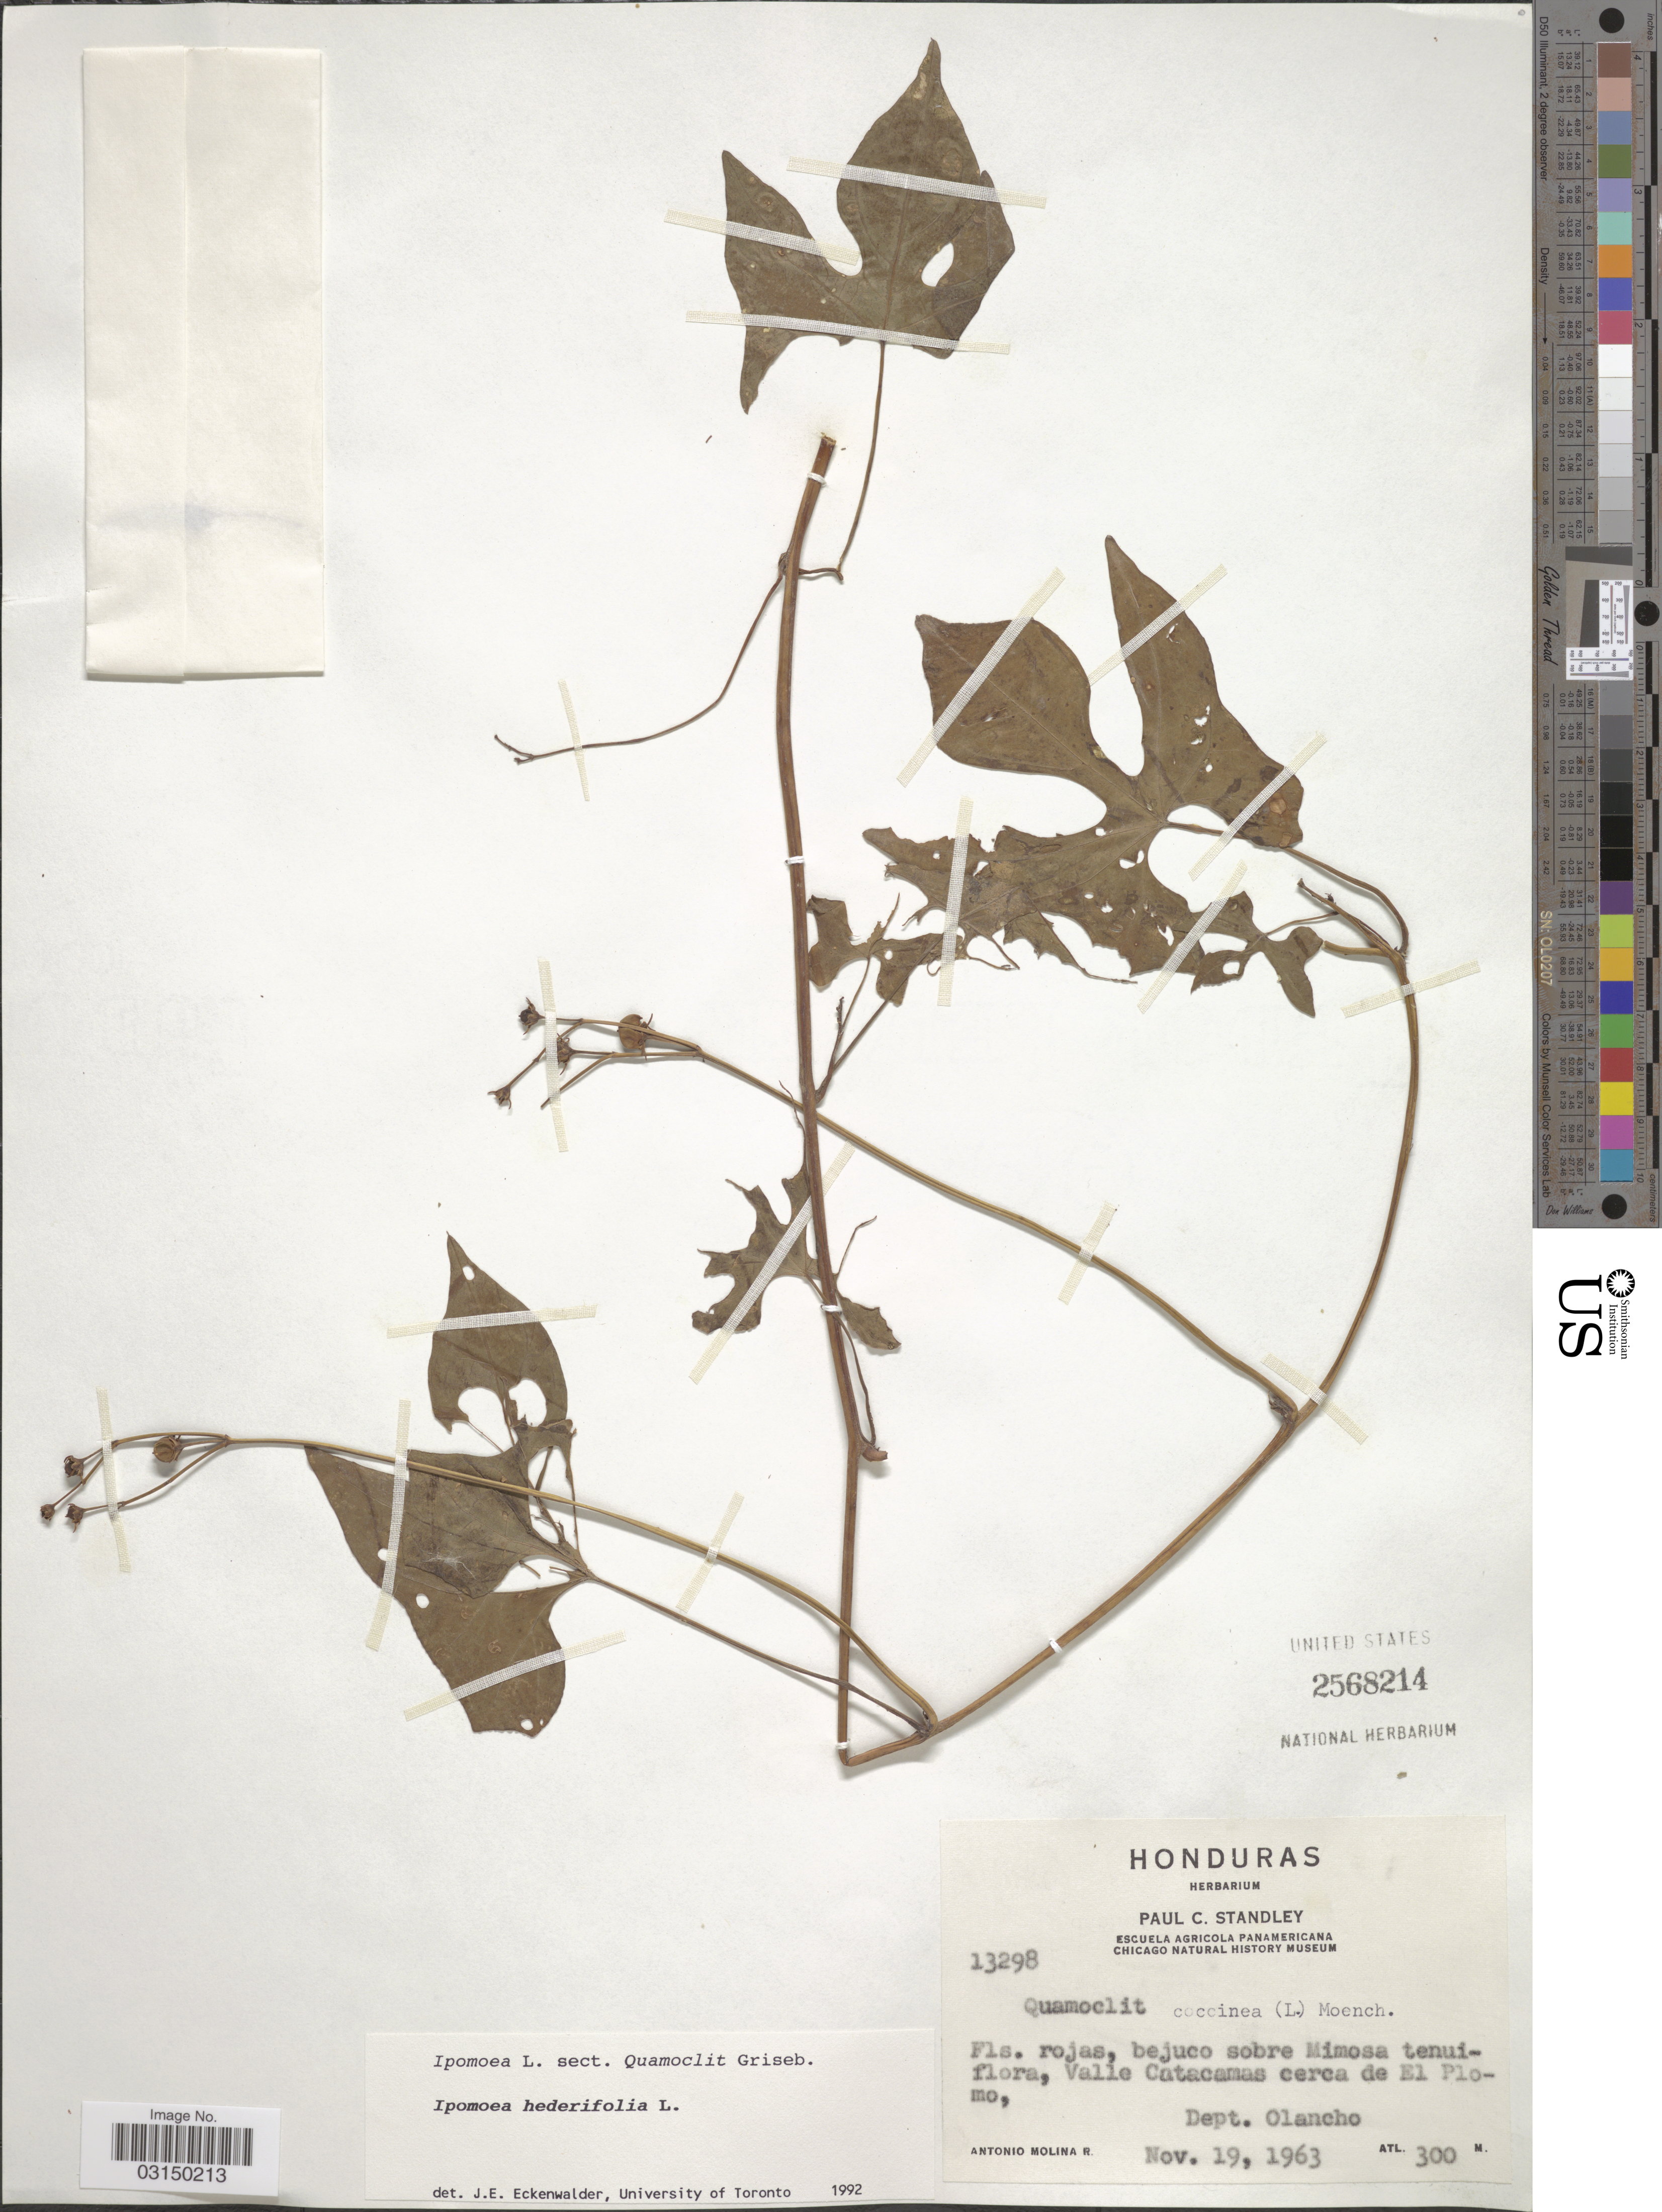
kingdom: Plantae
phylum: Tracheophyta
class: Magnoliopsida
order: Solanales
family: Convolvulaceae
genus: Ipomoea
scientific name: Ipomoea hederifolia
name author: L.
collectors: A. Molina R.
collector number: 13298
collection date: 1963-11-19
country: Honduras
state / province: Olancho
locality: Valle Catacamas cerca de El Plomo, Dept. Olancho.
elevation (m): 300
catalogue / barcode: US 2568214